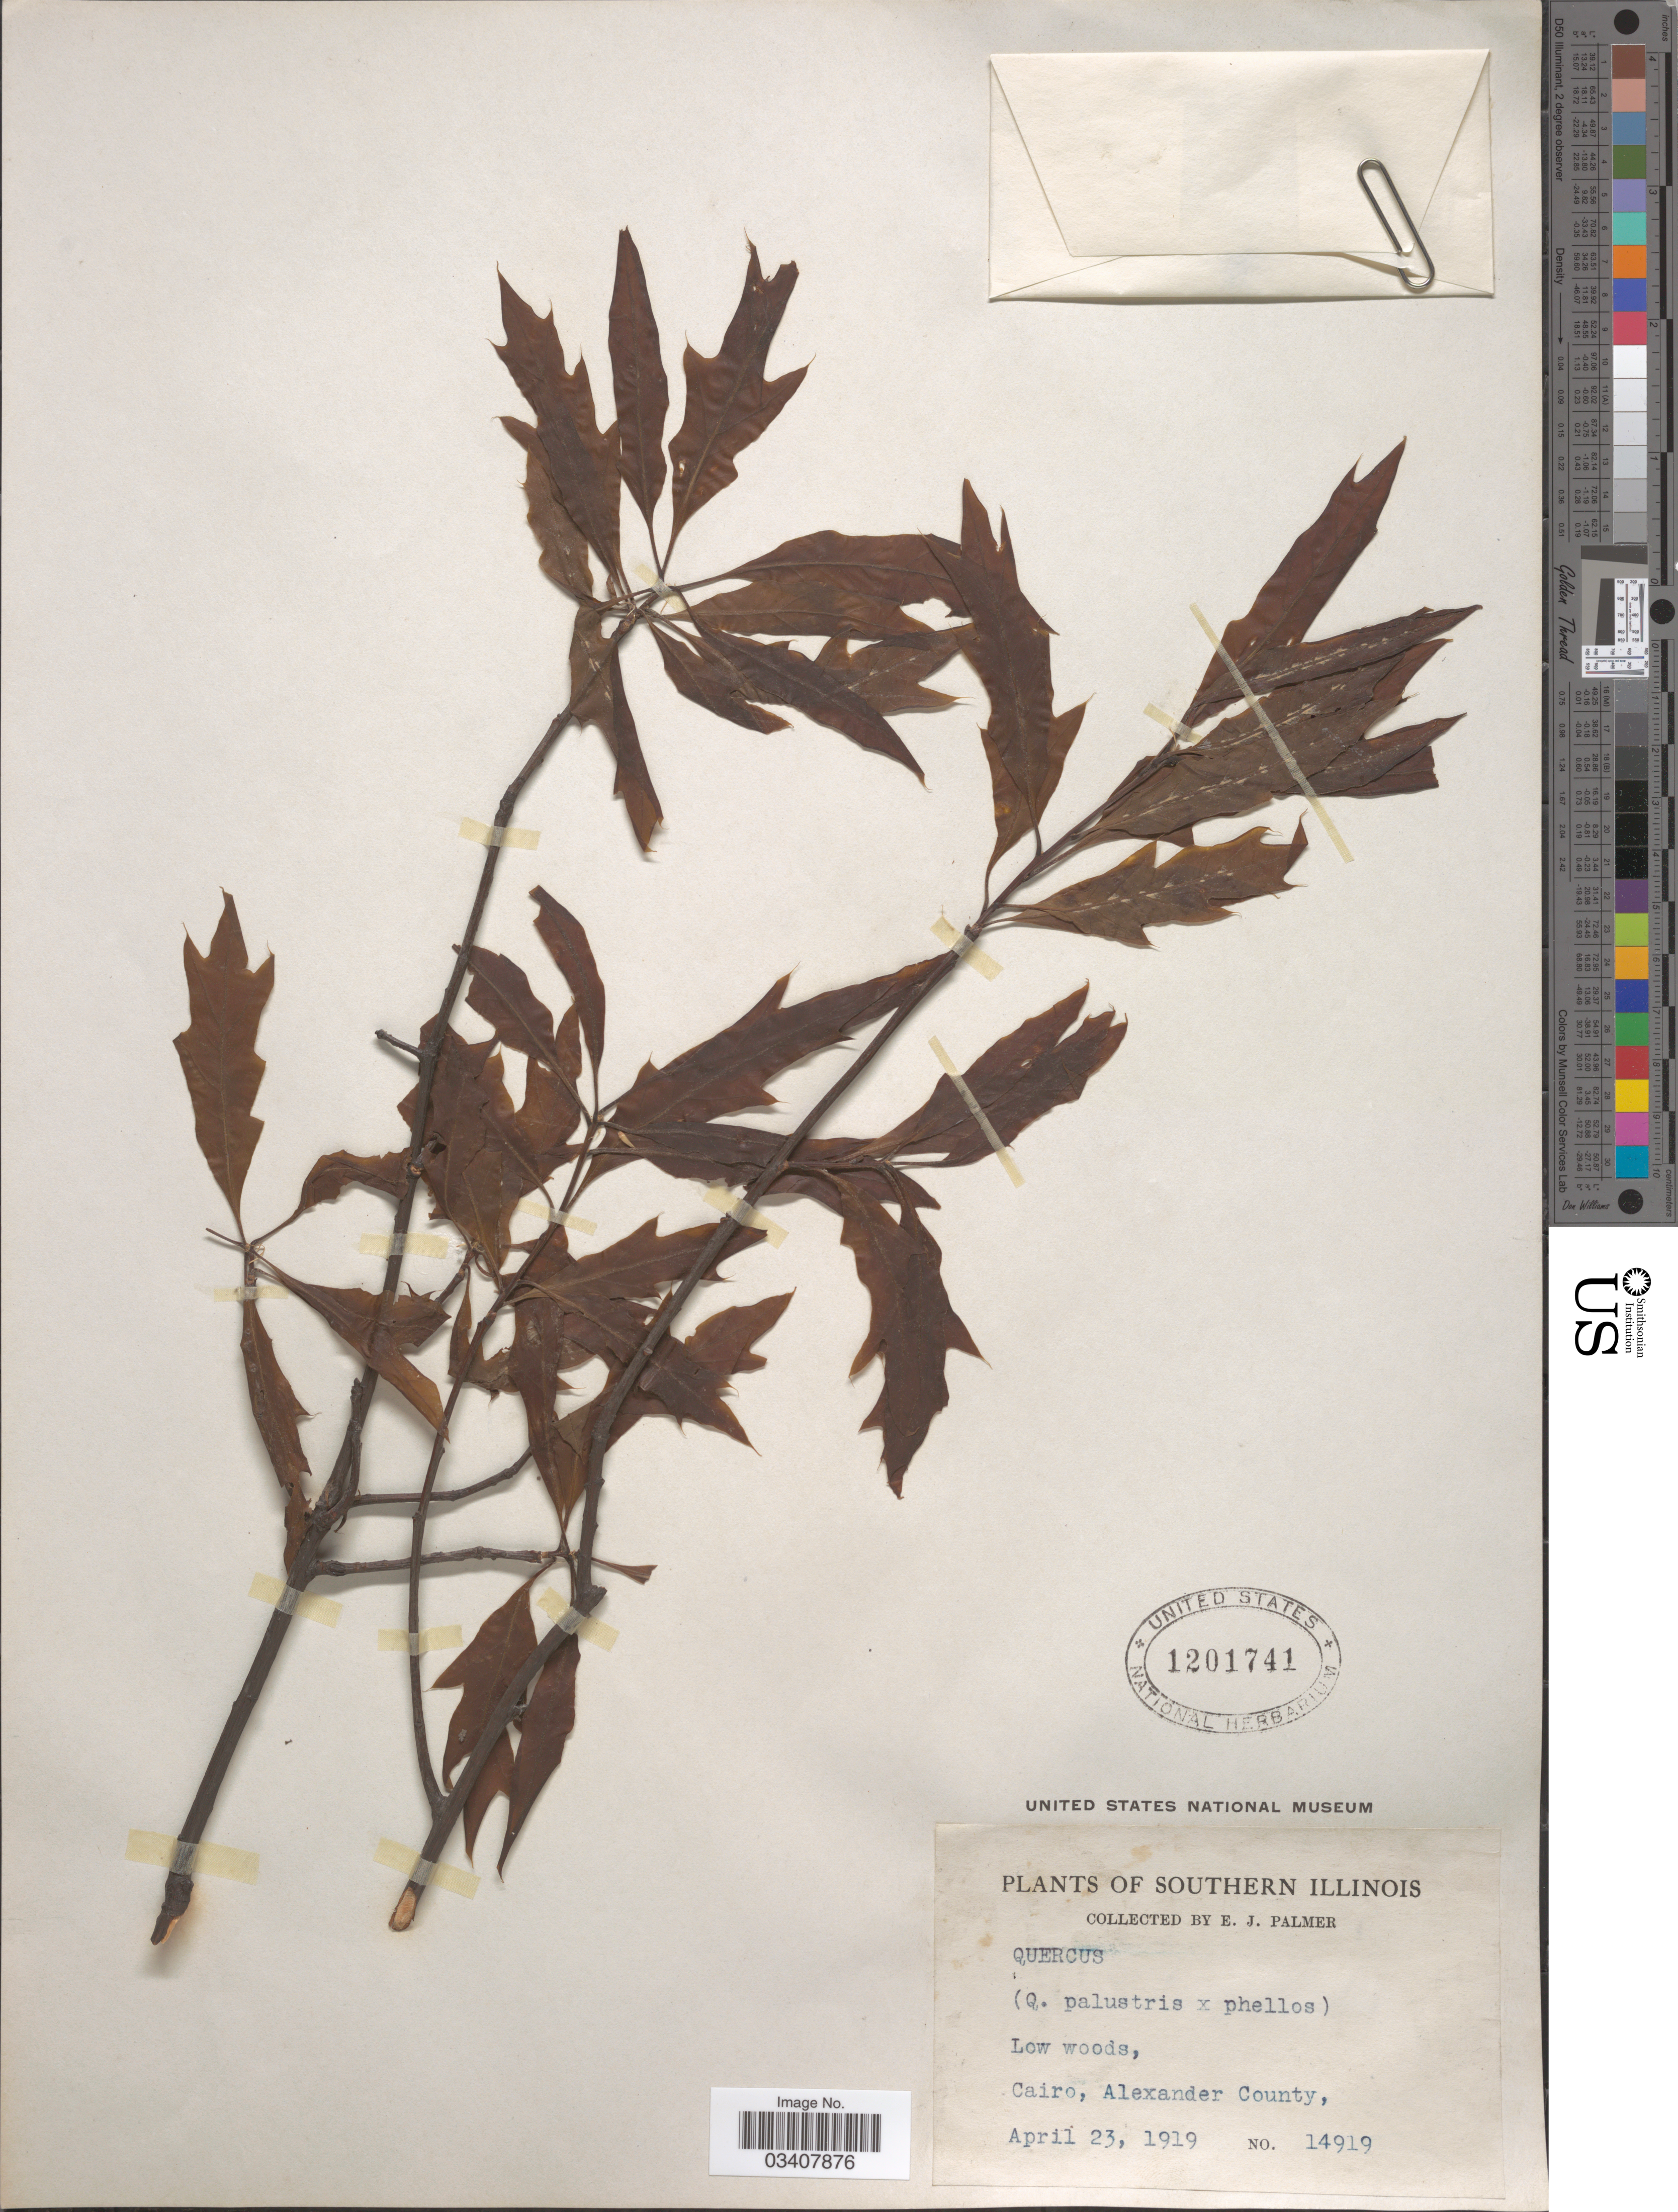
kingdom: Plantae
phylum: Tracheophyta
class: Magnoliopsida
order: Fagales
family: Fagaceae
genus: Quercus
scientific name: Quercus palustris x Q. phellos L.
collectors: E. J. Palmer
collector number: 14919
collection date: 1919-04-23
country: United States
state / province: Illinois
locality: Southern Illinois. Low woods, Cairo, Alexander County.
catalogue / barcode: US 1201741